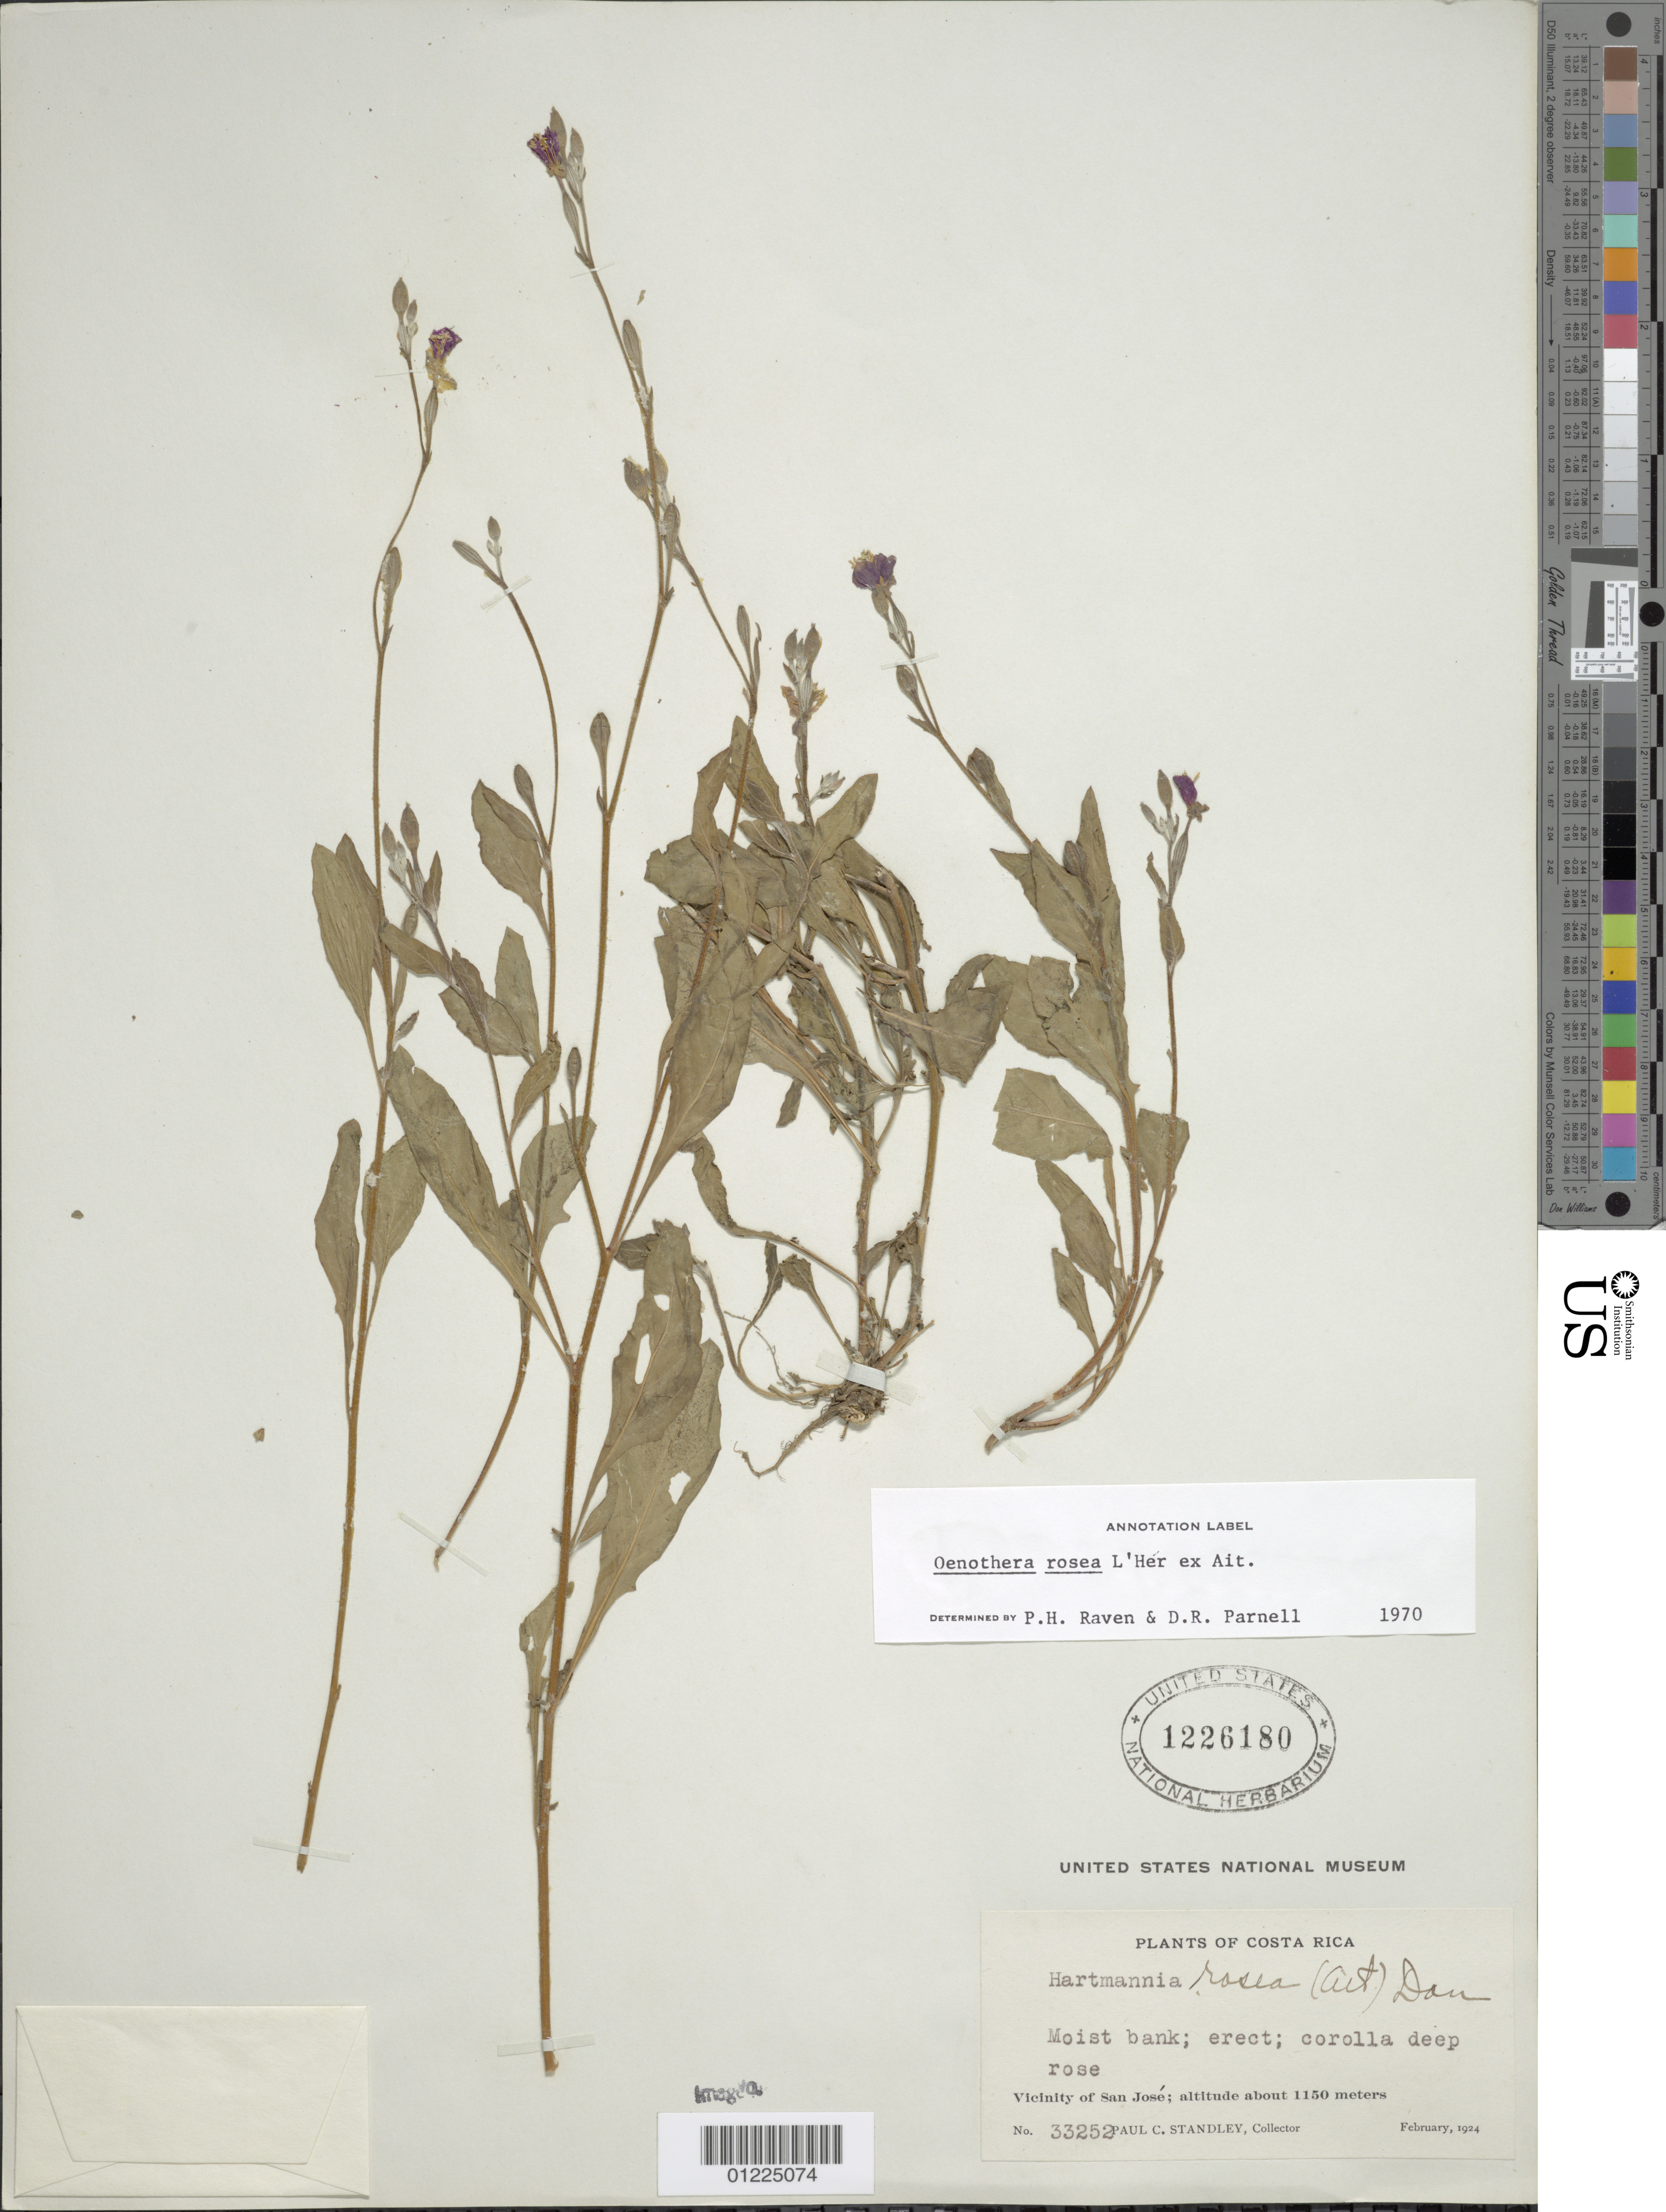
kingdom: Plantae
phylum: Tracheophyta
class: Magnoliopsida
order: Myrtales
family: Onagraceae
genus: Oenothera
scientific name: Oenothera rosea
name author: L'Hér. ex Aiton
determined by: Raven, P. H.; Parnell, D. R.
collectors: P. C. Standley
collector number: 33252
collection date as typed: Feb 1924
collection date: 1924-02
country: Costa Rica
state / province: San José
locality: vicinity of San José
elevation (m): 1150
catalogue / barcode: US 1226180